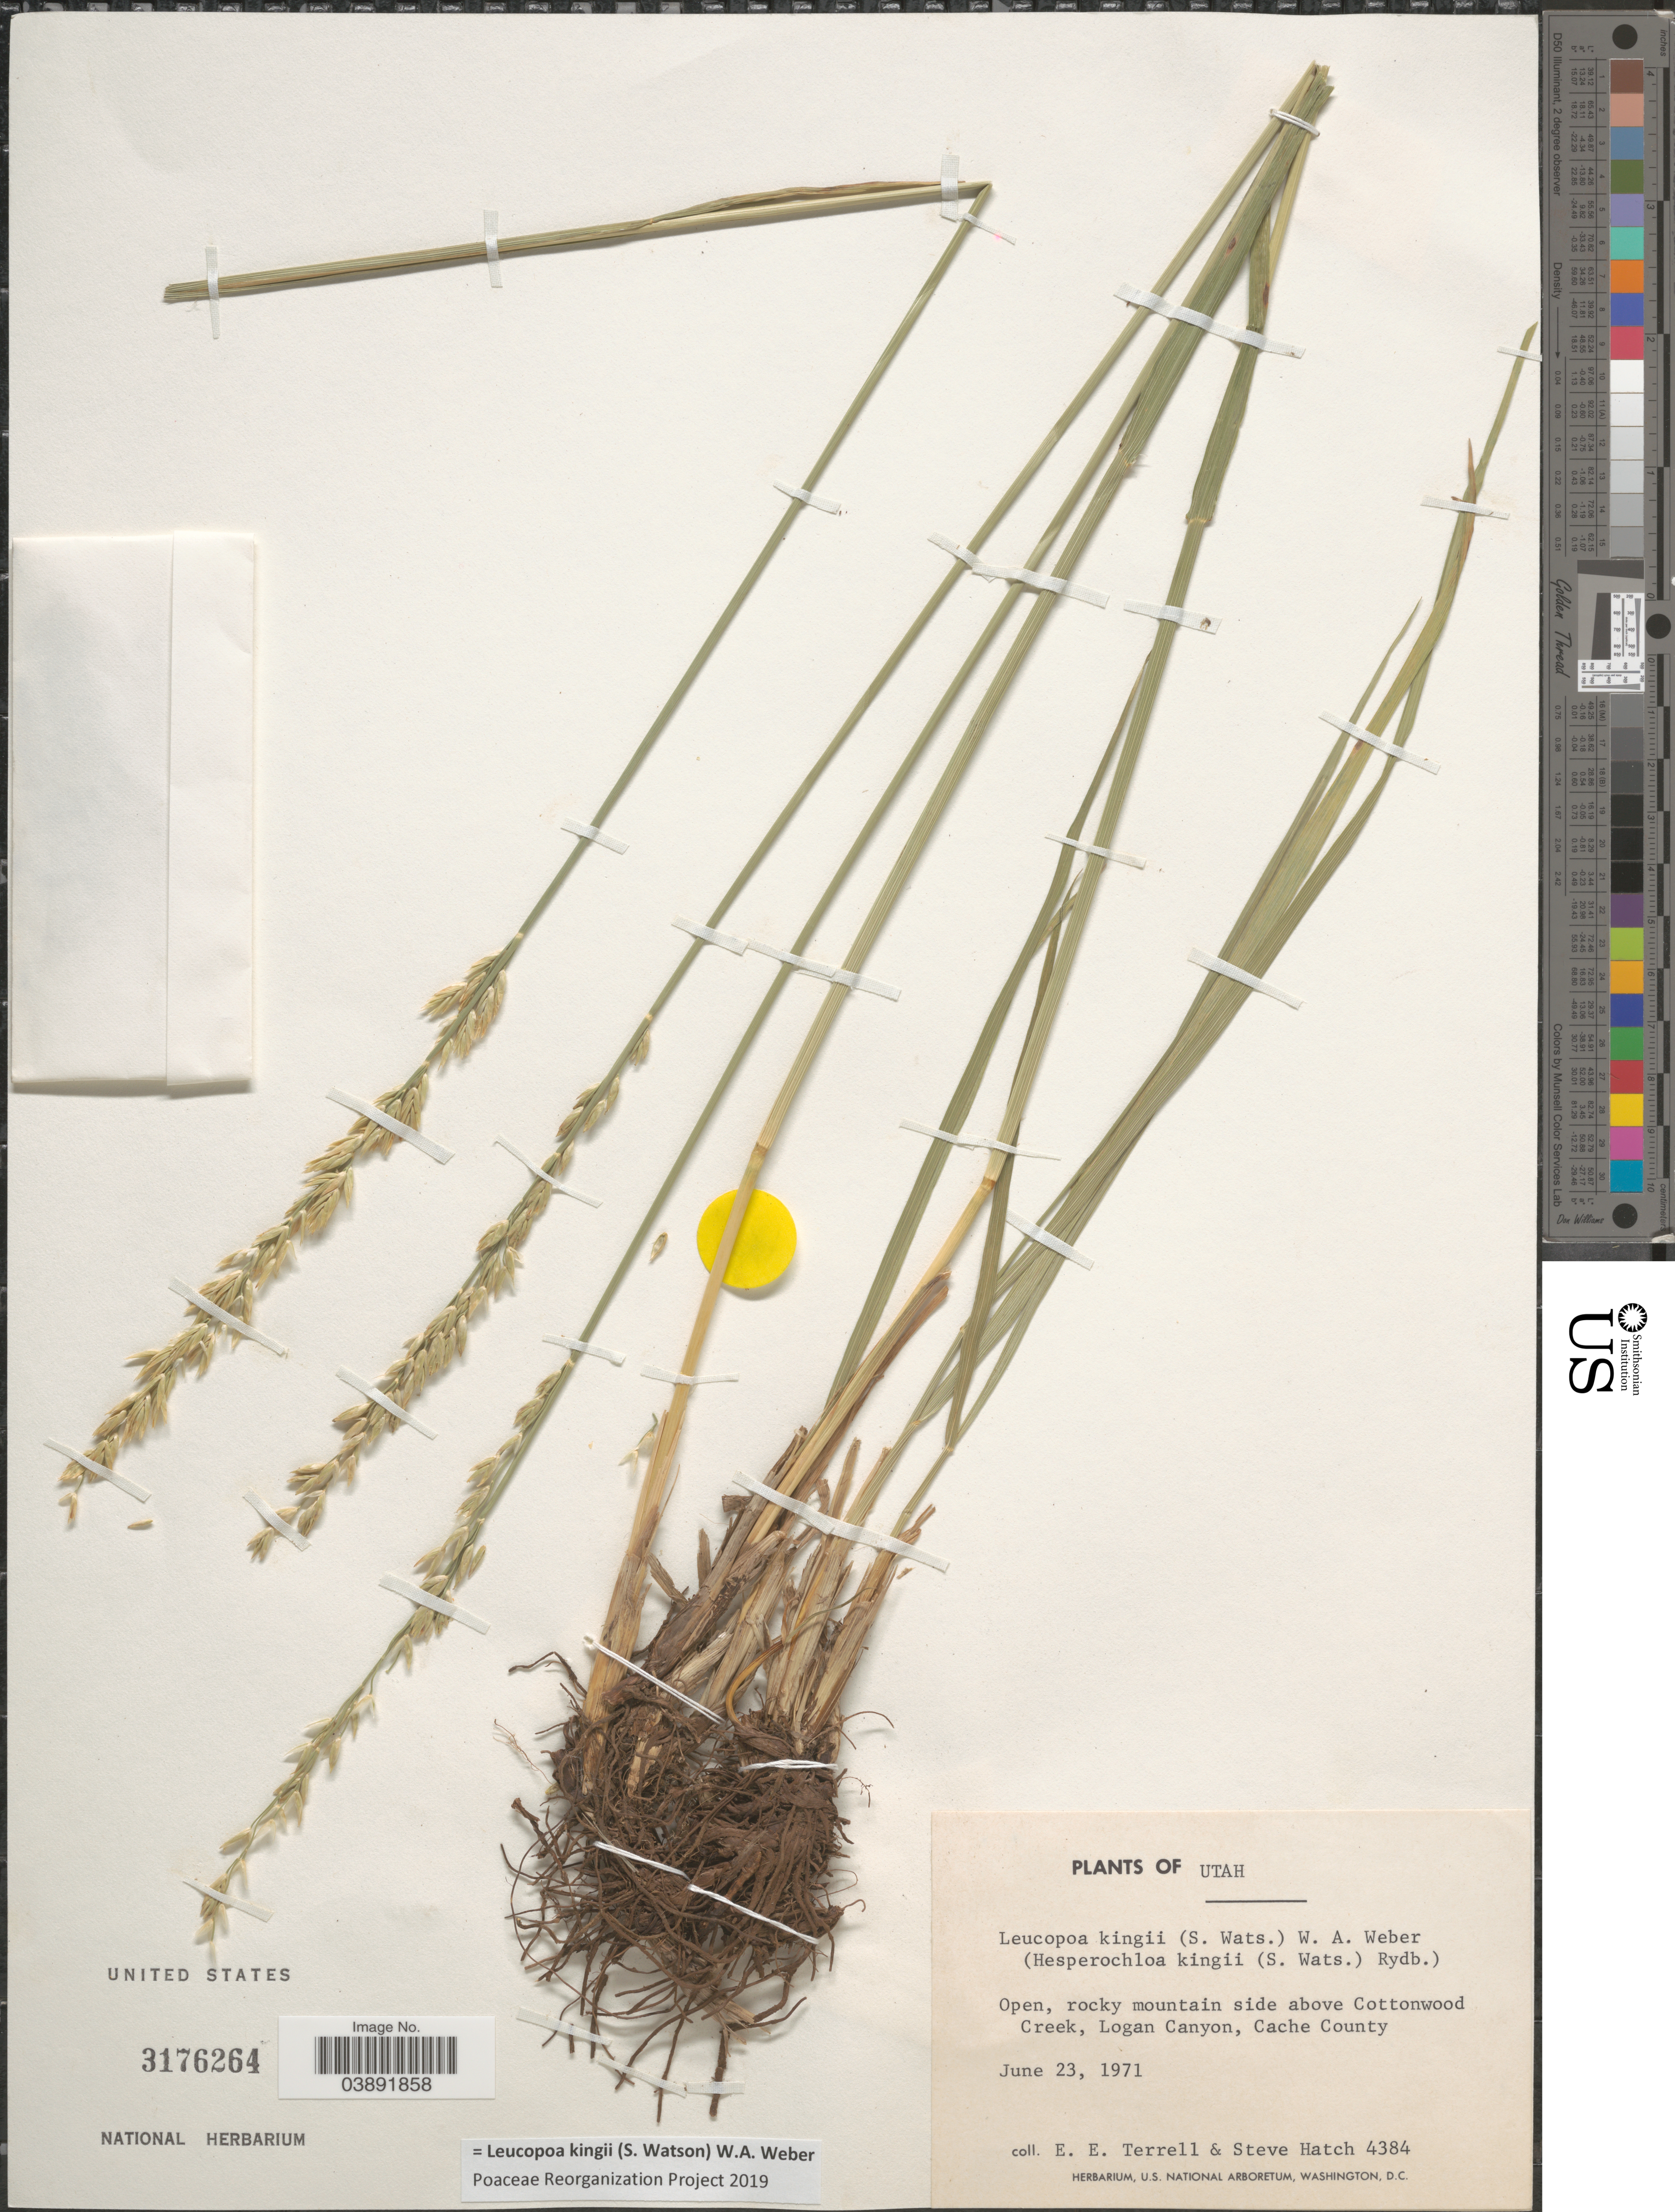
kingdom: Plantae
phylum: Tracheophyta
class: Liliopsida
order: Poales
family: Poaceae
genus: Hesperochloa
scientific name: Hesperochloa kingii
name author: (S. Watson) Rydb.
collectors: E. E. Terrell & S. Hatch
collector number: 4384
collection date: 1971-06-23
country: United States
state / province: Utah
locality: Open, rocky mountain side above Cottonwood Creek, Logan Canyon, Cache County.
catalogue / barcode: US 3176264